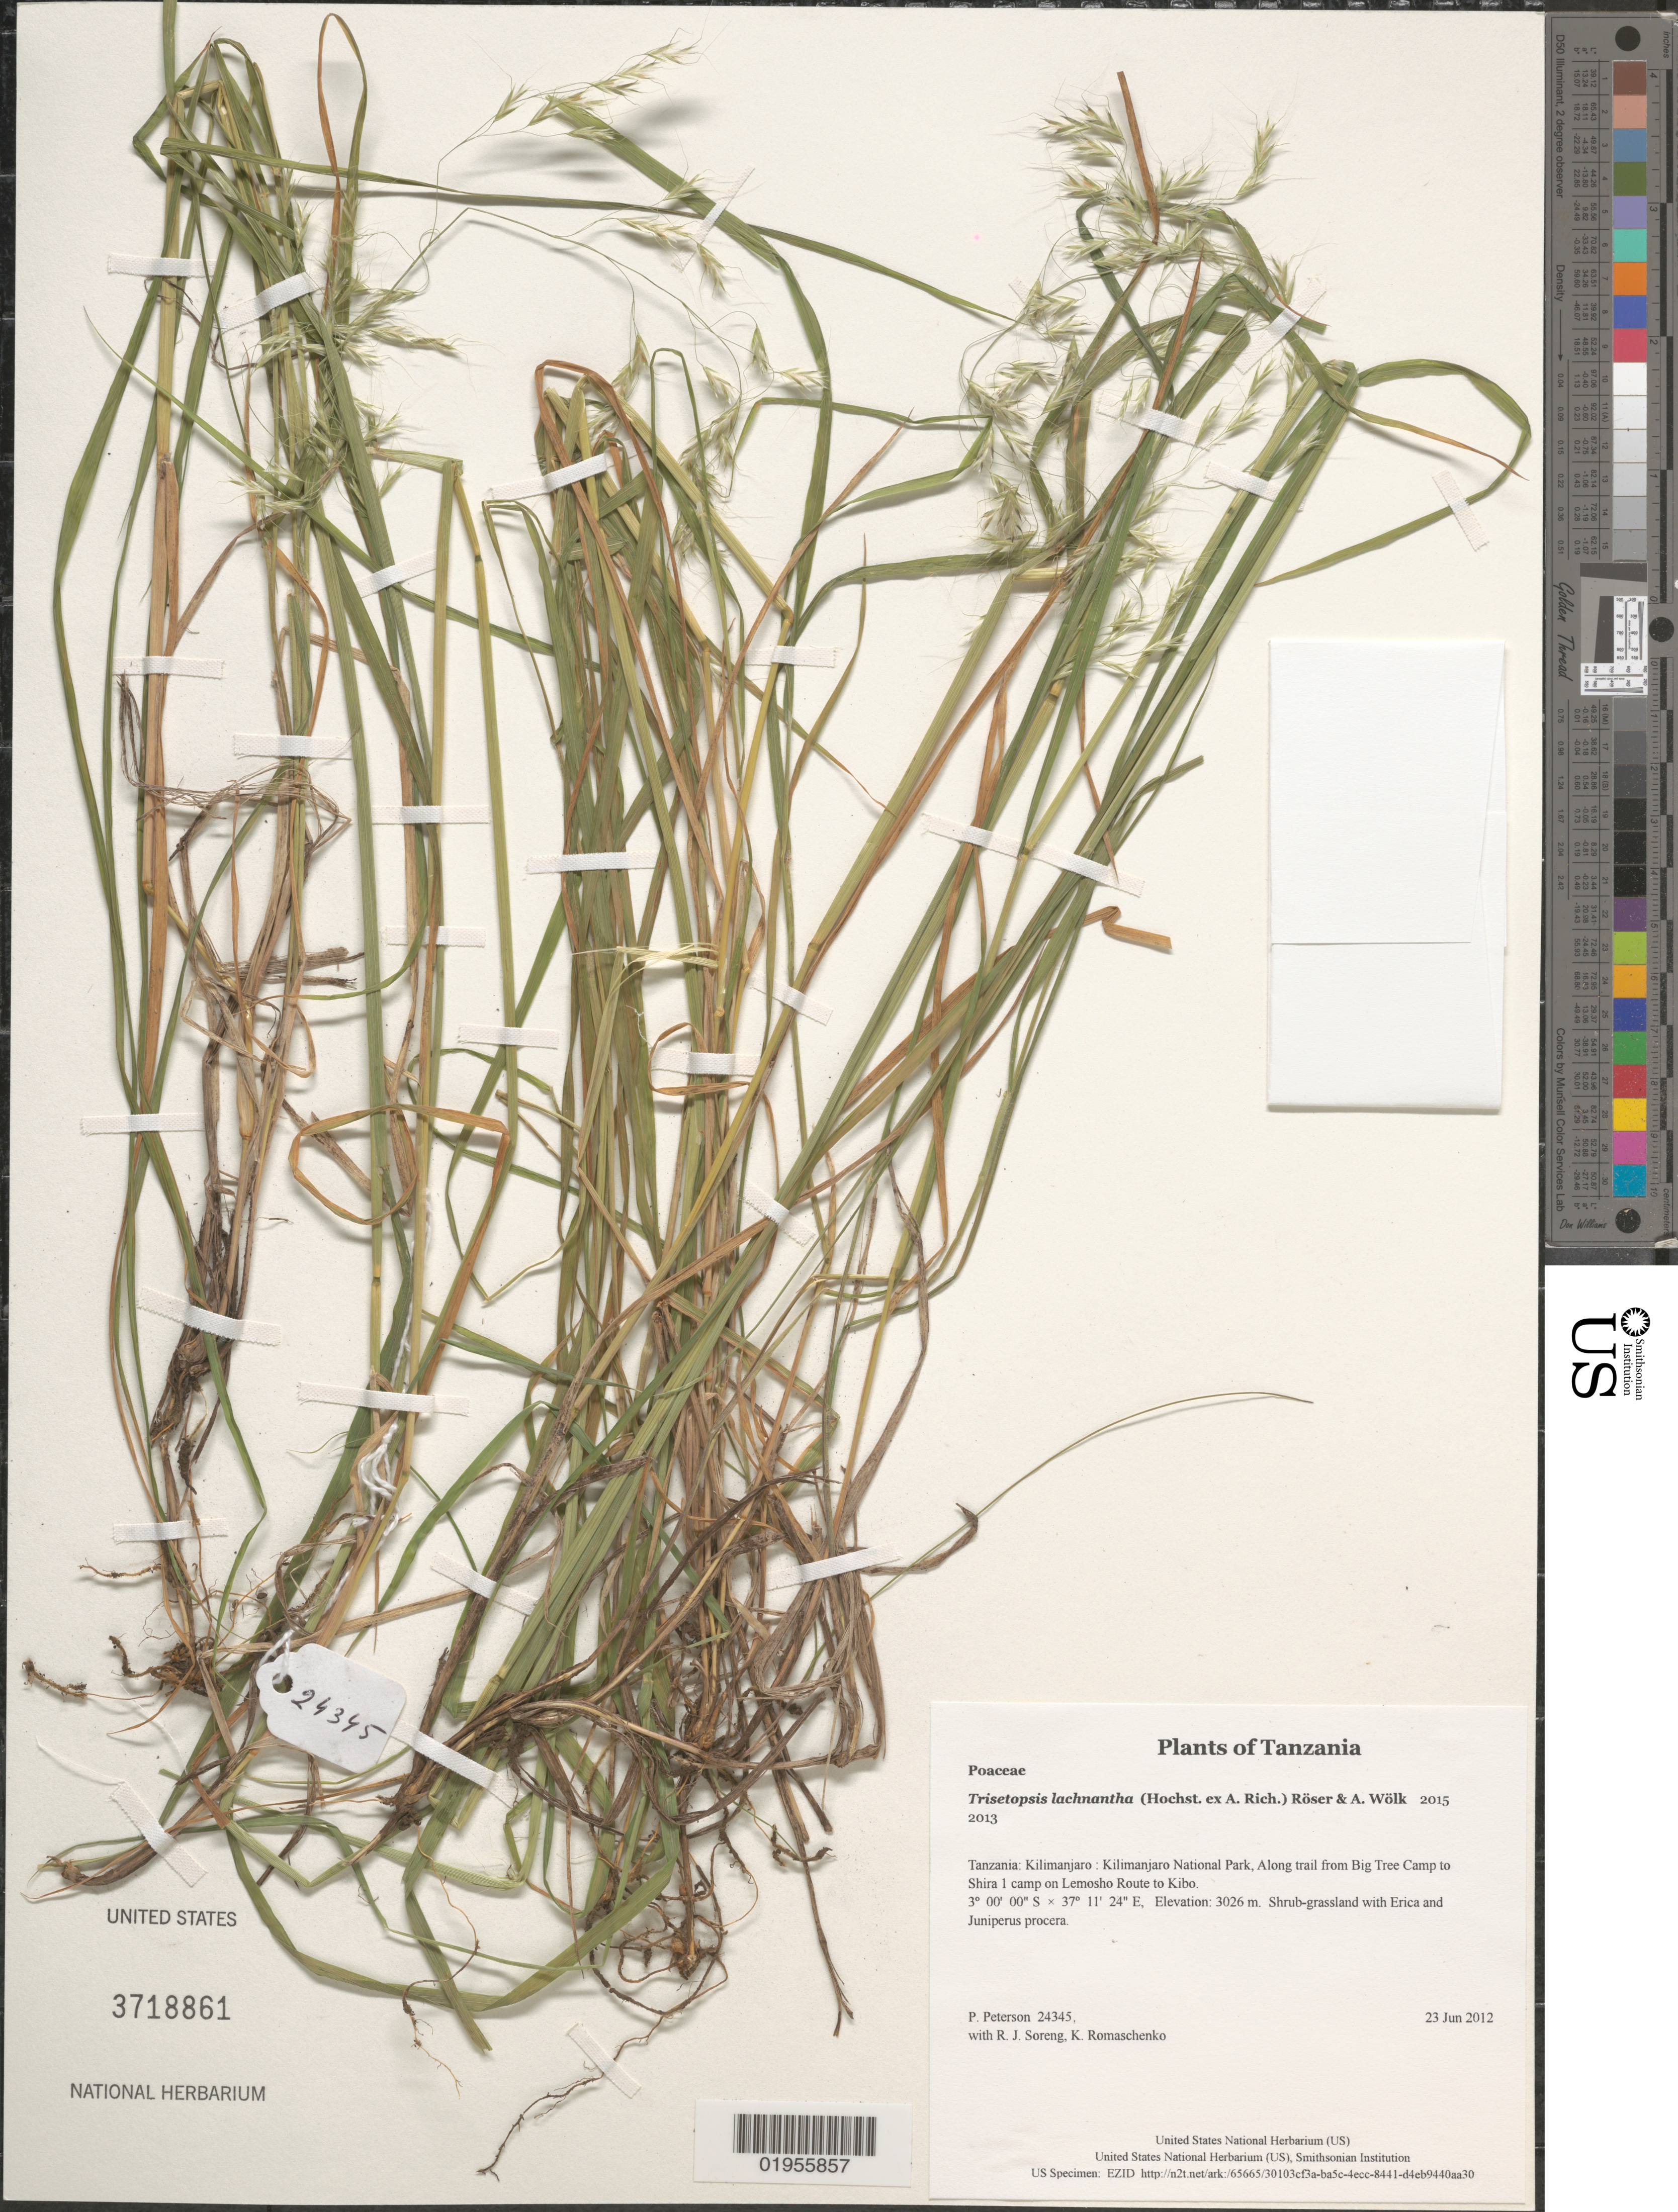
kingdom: Plantae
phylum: Tracheophyta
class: Liliopsida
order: Poales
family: Poaceae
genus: Trisetopsis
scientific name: Trisetopsis lachnantha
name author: (Hochst. ex A. Rich.) Röser & Wölk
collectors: P. M. Peterson, R. J. Soreng & K. Romaschenko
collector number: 24345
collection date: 2012-06-23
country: Tanzania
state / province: Kilimanjaro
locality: Kilimanjaro National Park, Along trail from Big Tree Camp to Shira 1 camp on Lemosho Route to Kibo.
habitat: Shrub-grassland with Erica and Juniperus procera.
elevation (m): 3026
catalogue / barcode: US 3718861